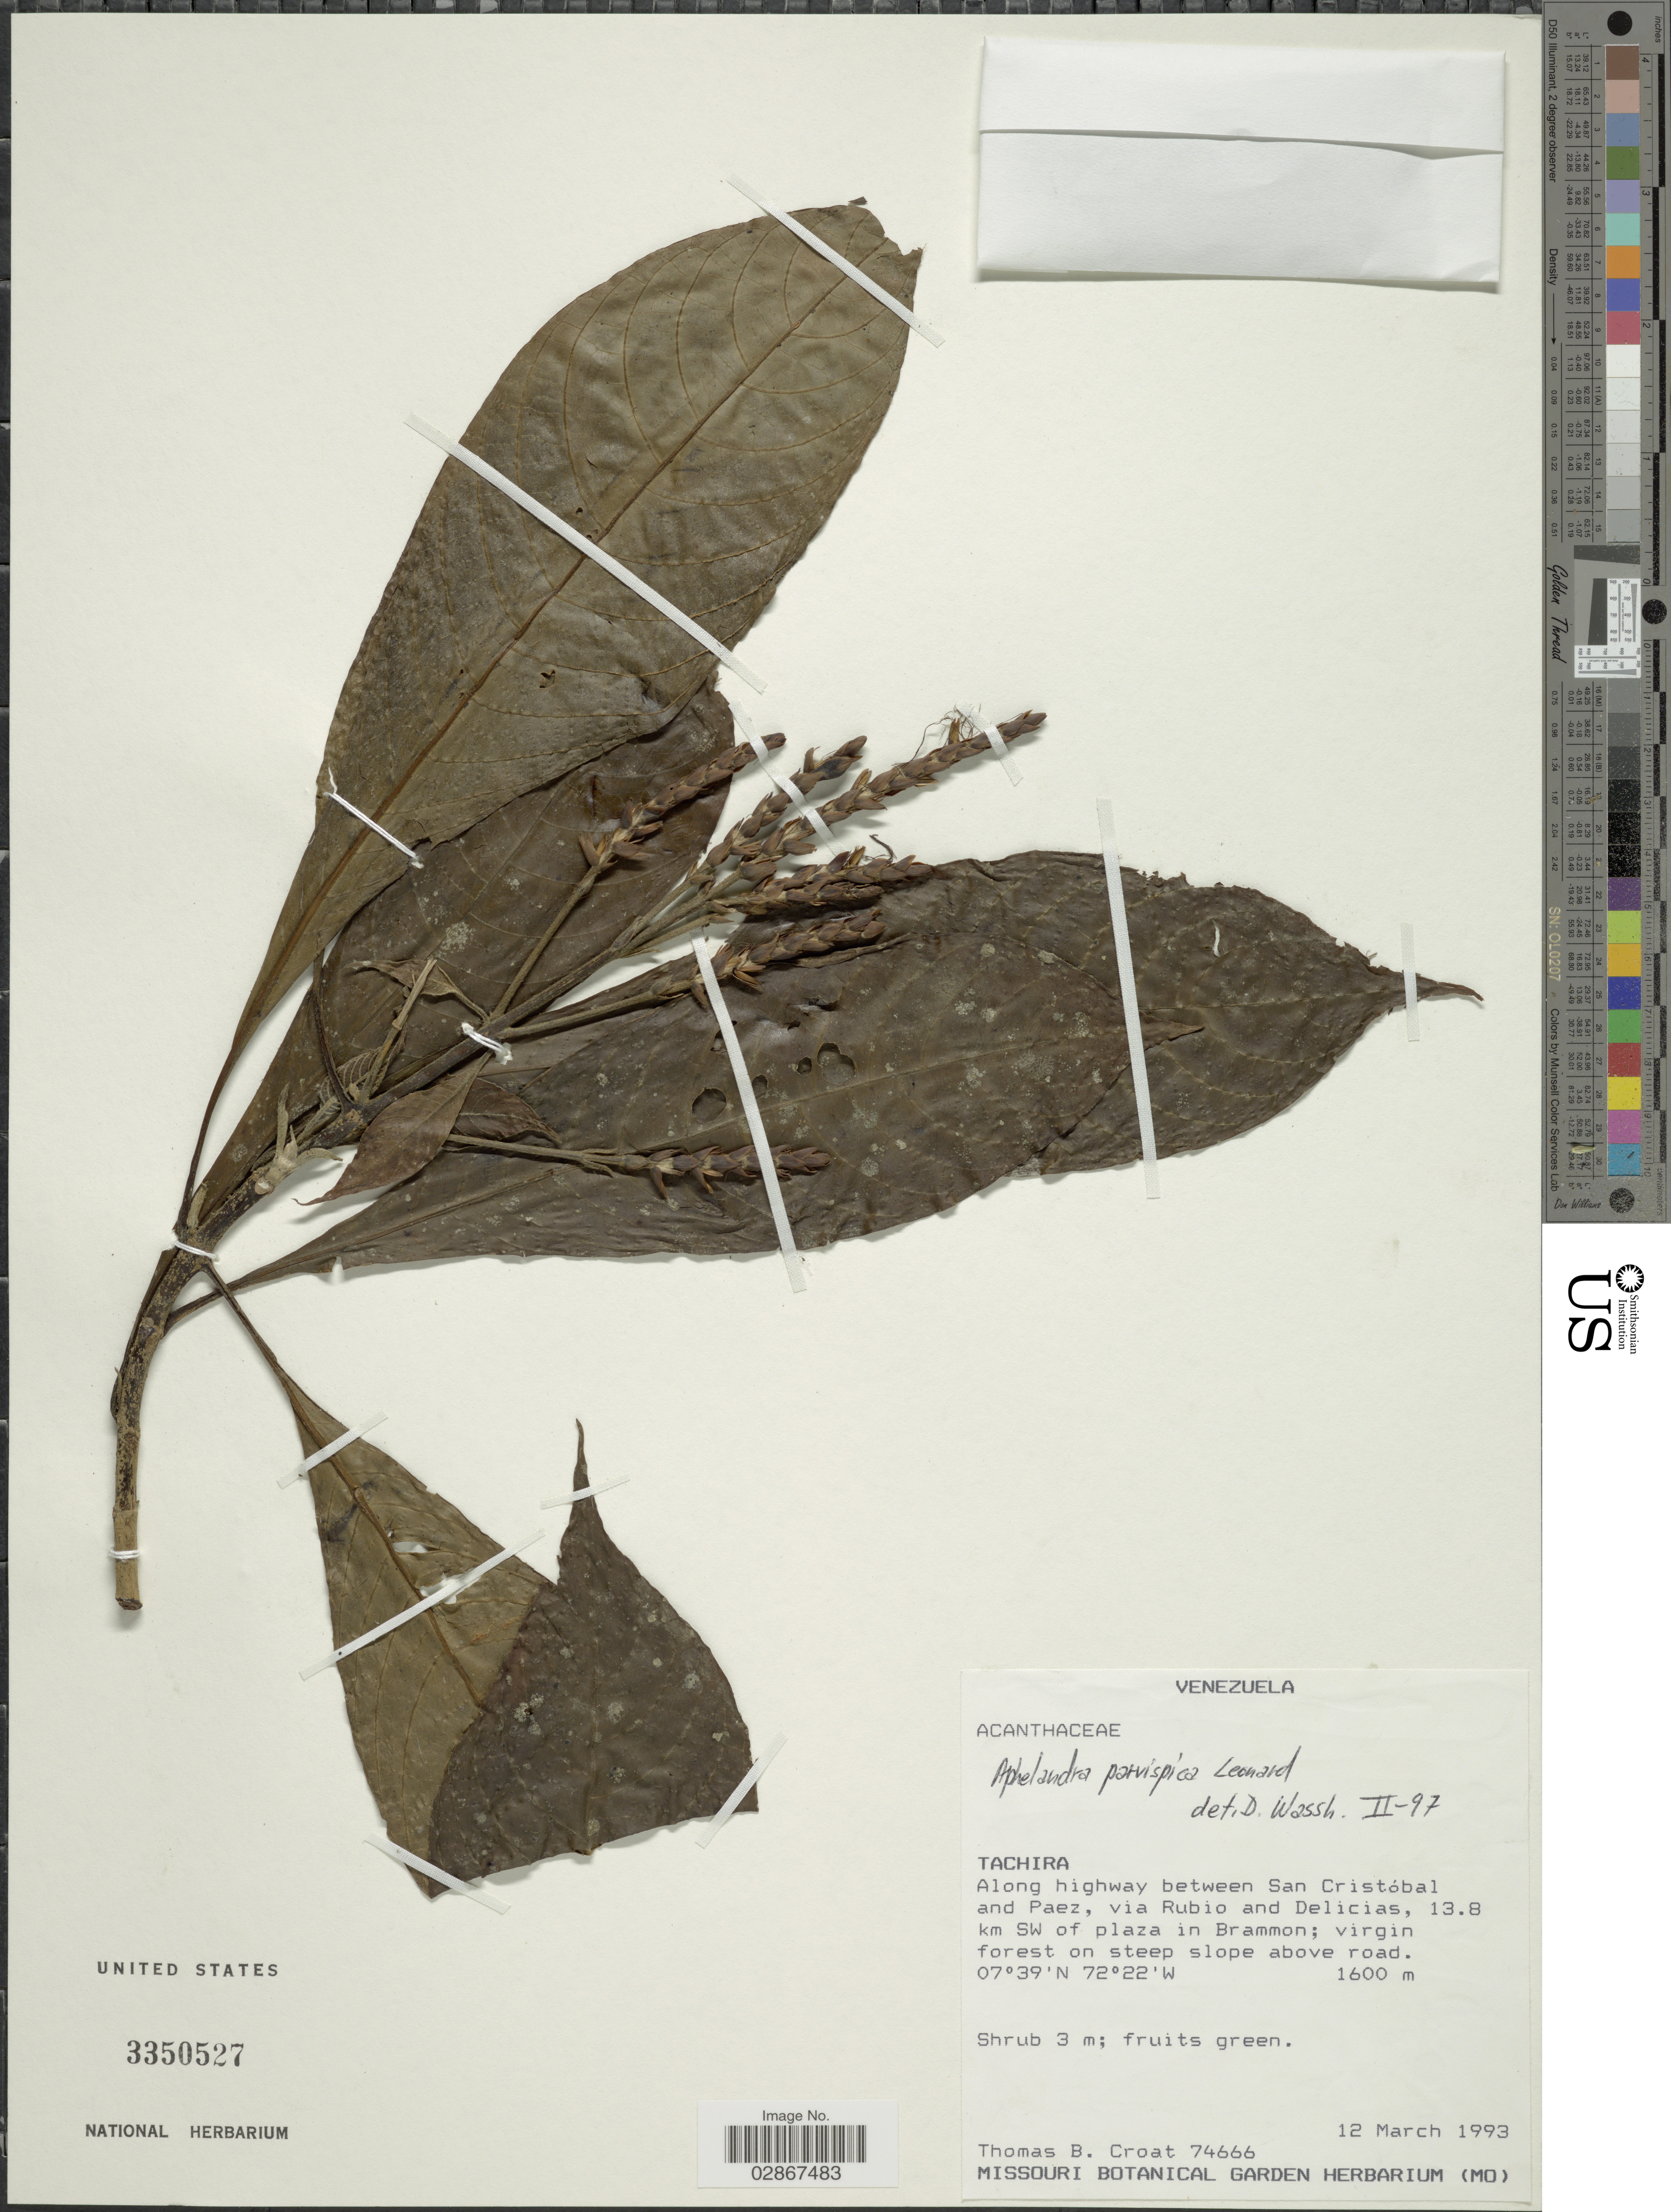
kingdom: Plantae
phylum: Tracheophyta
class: Magnoliopsida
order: Lamiales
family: Acanthaceae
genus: Aphelandra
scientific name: Aphelandra parvispica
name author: Leonard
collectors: T. B. Croat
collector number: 74666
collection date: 1993-03-12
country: Venezuela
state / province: Tachira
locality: Along highway between San Cristóbal and Paez, via Rubio and Delicias, 13.8 km SW of plaza in Brammon; virgin forest on steep slope above road.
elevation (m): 1600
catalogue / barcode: US 3350527